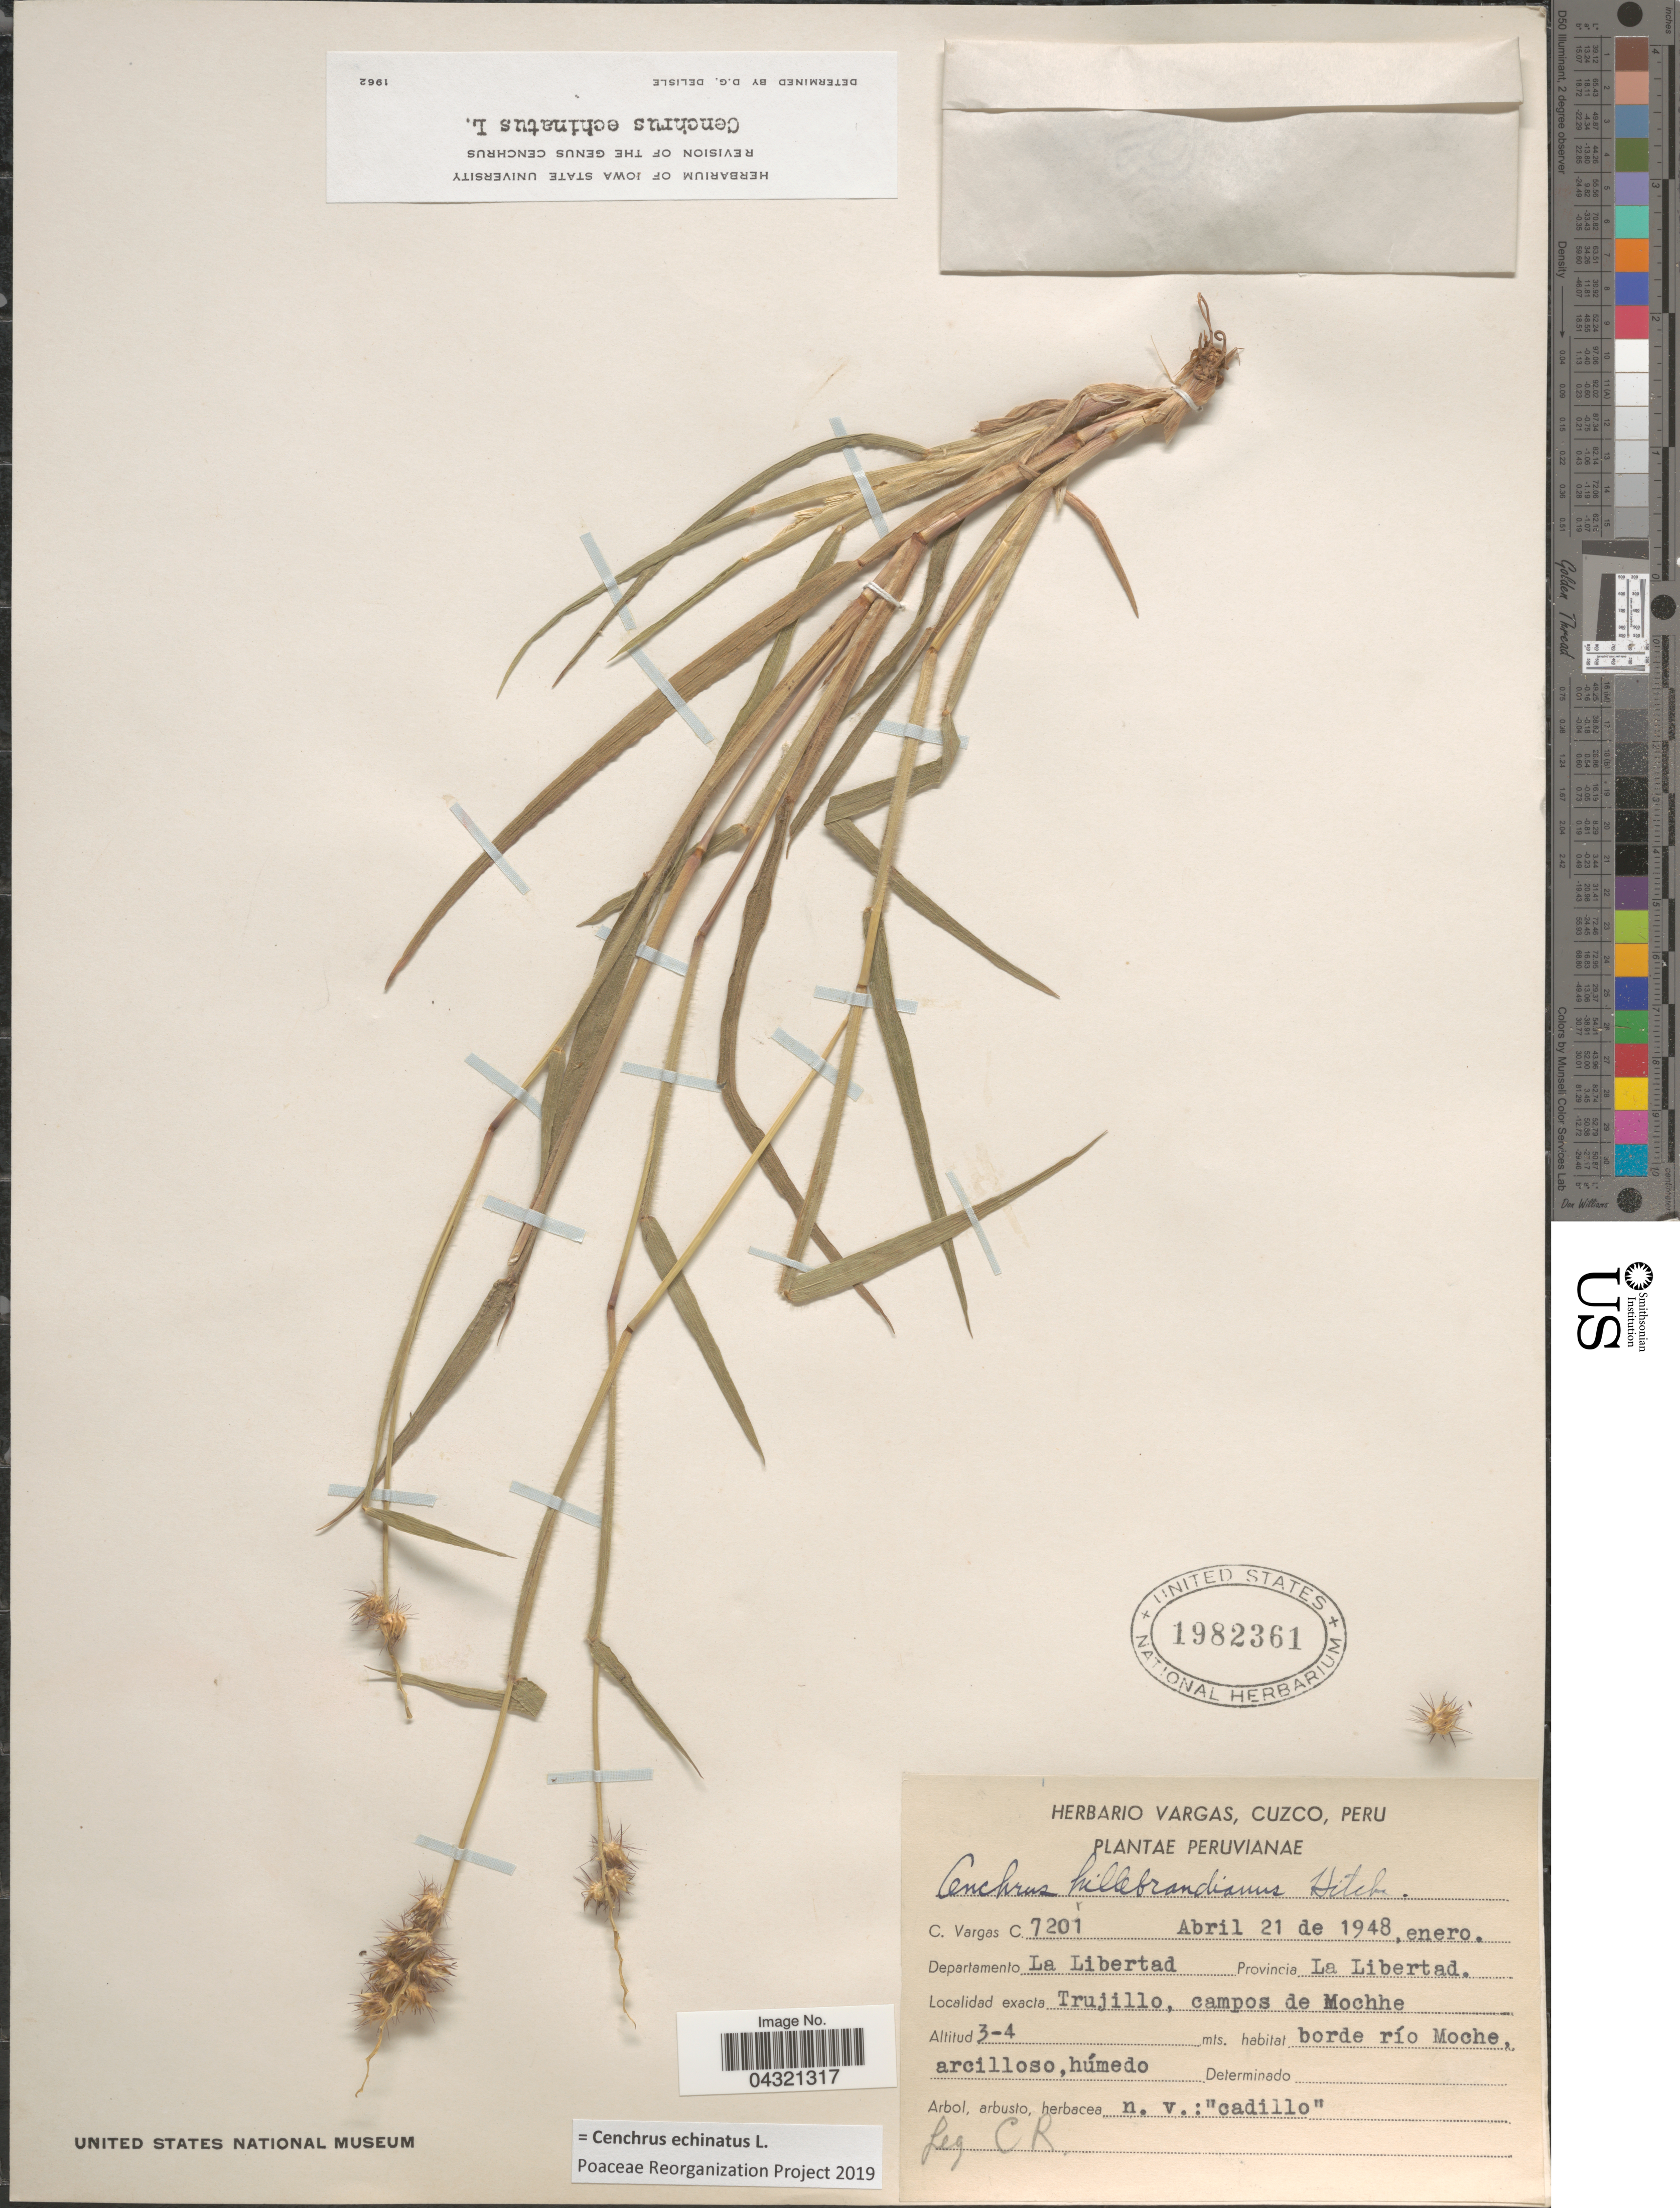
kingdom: Plantae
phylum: Tracheophyta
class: Liliopsida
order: Poales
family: Poaceae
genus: Cenchrus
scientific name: Cenchrus echinatus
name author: L.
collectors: C. R. & C. Vargas Calderón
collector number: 7201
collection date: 1948-04-21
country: Peru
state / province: La Libertad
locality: Departamento La Libertad. Provincia La Libertad. Trujillo, campos de Mochhe. Borde río Moche.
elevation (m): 3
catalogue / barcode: US 1982361